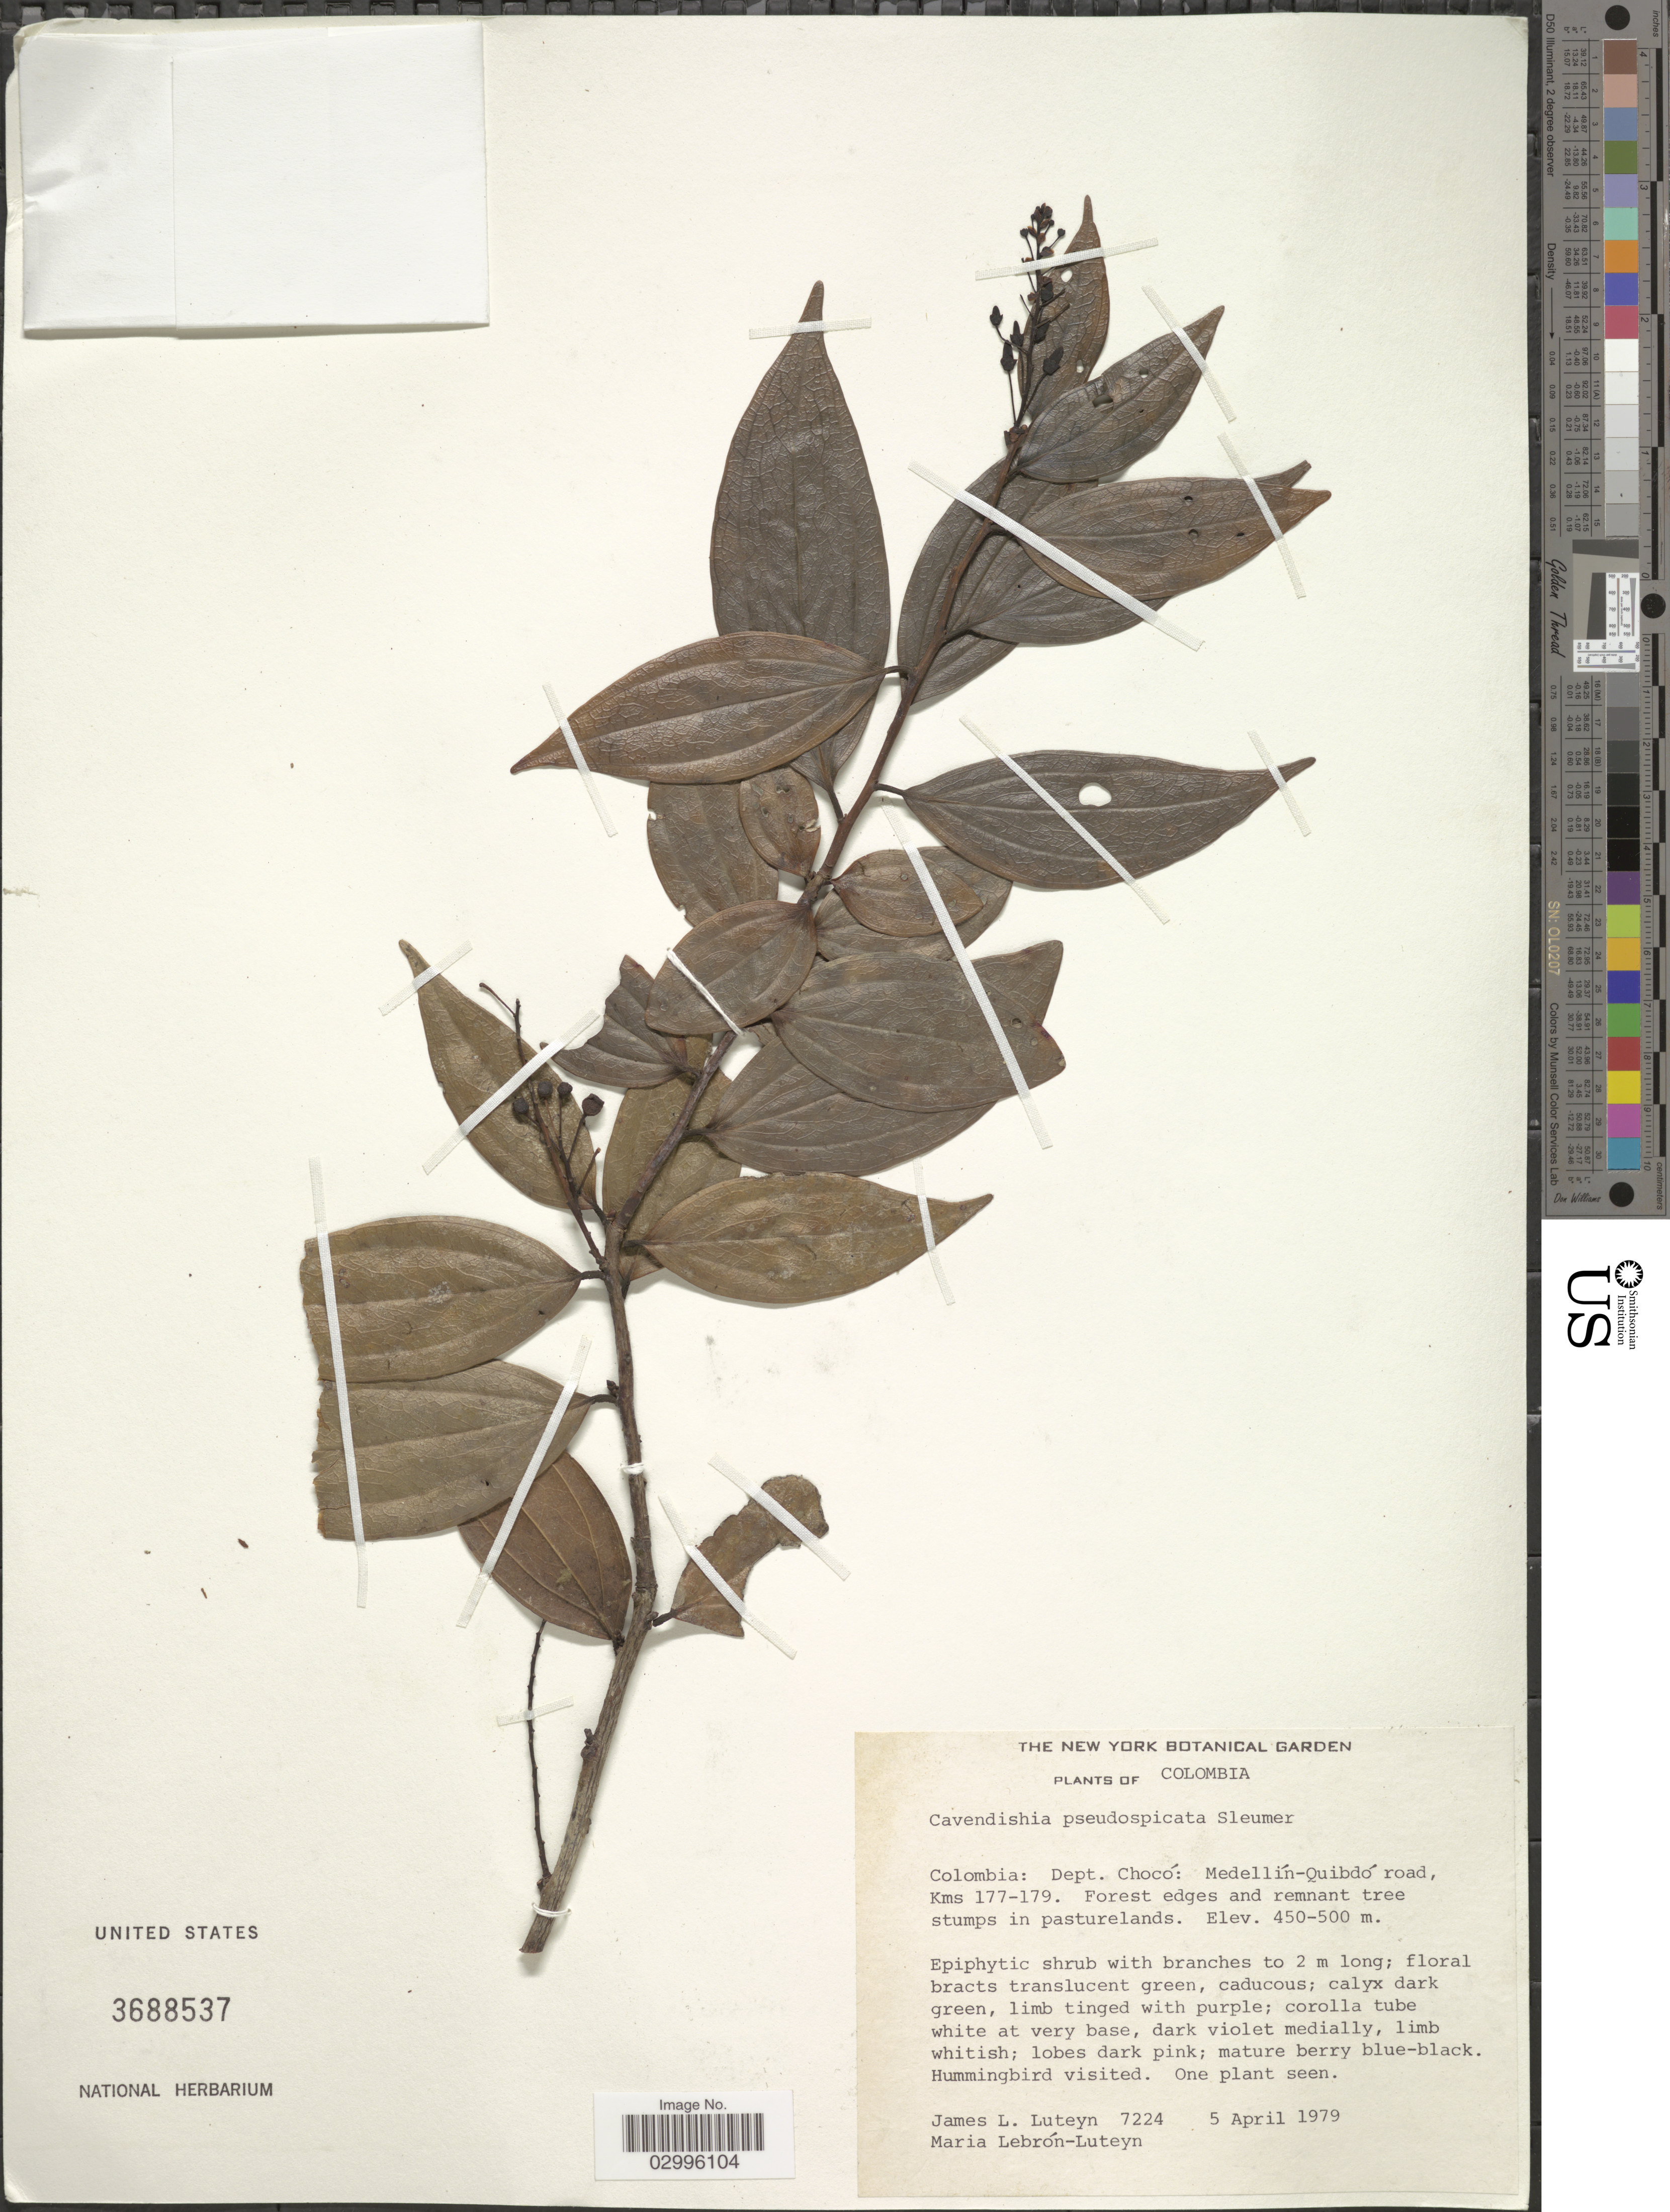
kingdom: Plantae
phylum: Tracheophyta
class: Magnoliopsida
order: Ericales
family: Ericaceae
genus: Cavendishia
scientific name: Cavendishia pseudospicata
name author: Sleumer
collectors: J. L. Luteyn & M. L. Lebrón-Luteyn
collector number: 7224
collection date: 1979-04-05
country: Colombia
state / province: Chocó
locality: Dept. Chocó: Medellín-Quibdó road, Kms 177-179.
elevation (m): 450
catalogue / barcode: US 3688537